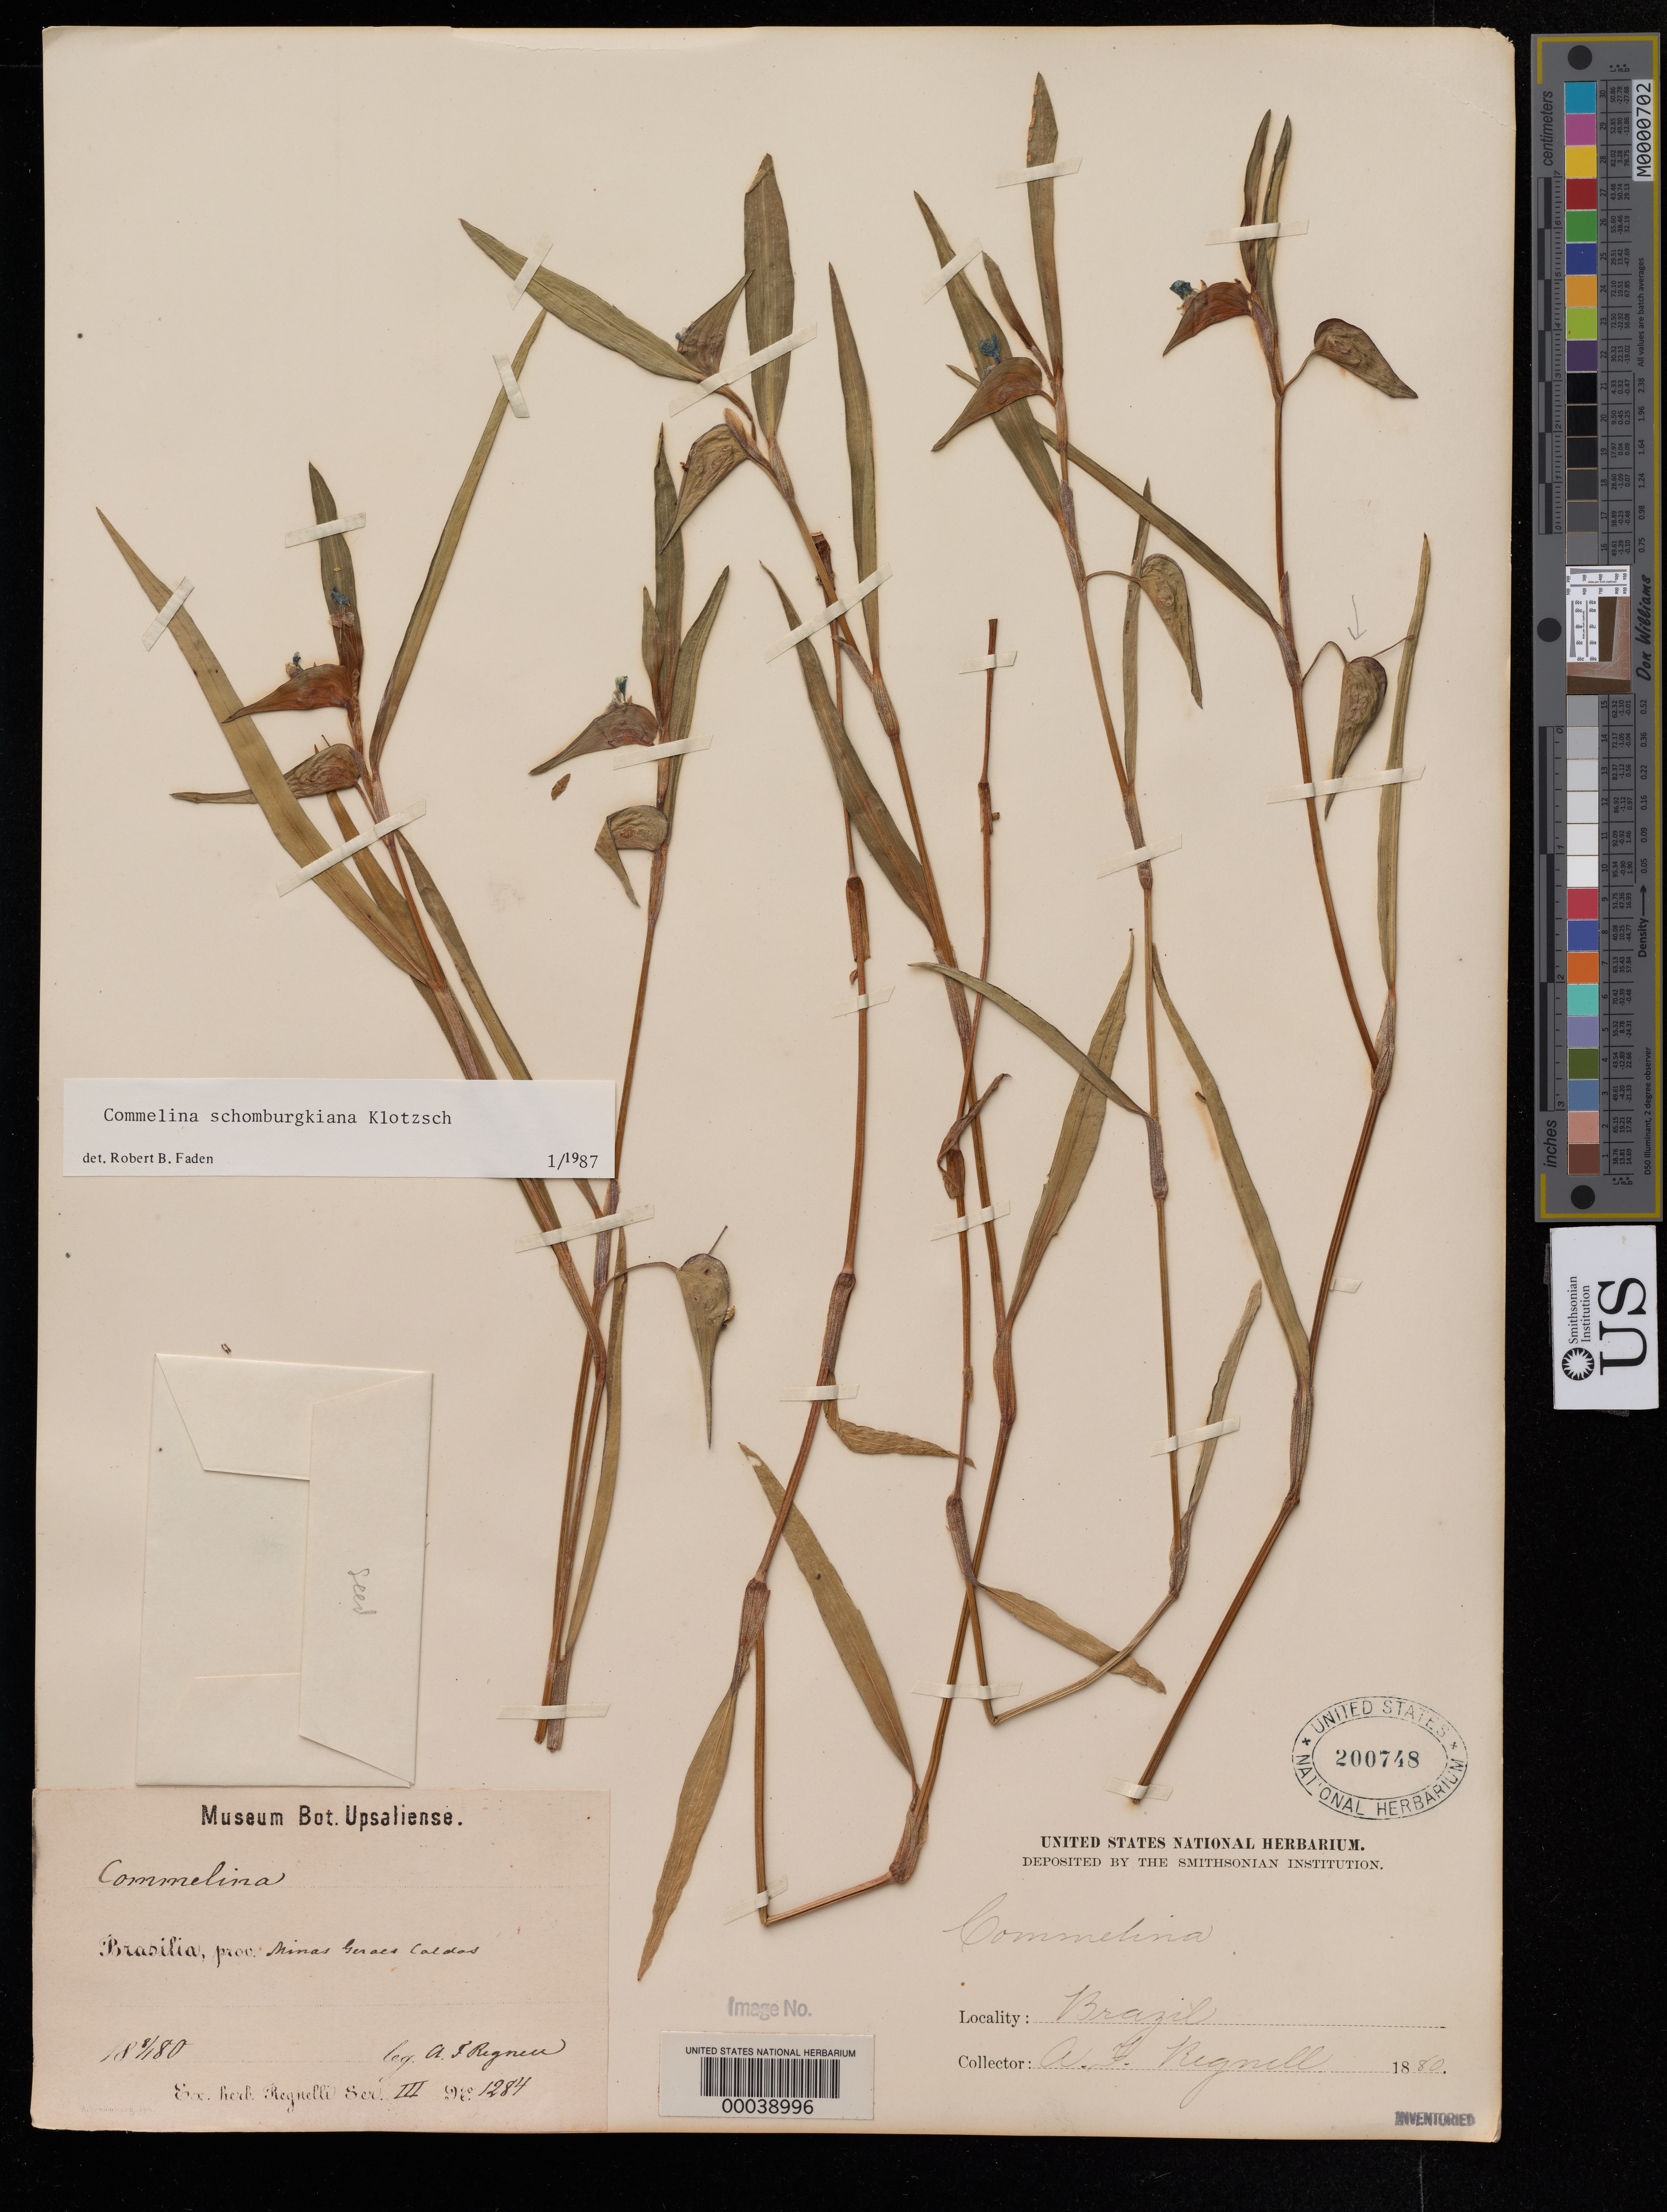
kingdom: Plantae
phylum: Tracheophyta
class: Liliopsida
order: Commelinales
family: Commelinaceae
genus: Commelina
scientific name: Commelina schomburgkiana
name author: Klotzsch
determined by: Faden, Robert B., (US), Smithsonian Institution - National Museum of Natural History (UNITED STATES)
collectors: A. F. Regnell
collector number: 1284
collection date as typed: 08 Jan 1880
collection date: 1880-01-08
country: Brazil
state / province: Minas Gerais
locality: Caldos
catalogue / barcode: US 200748